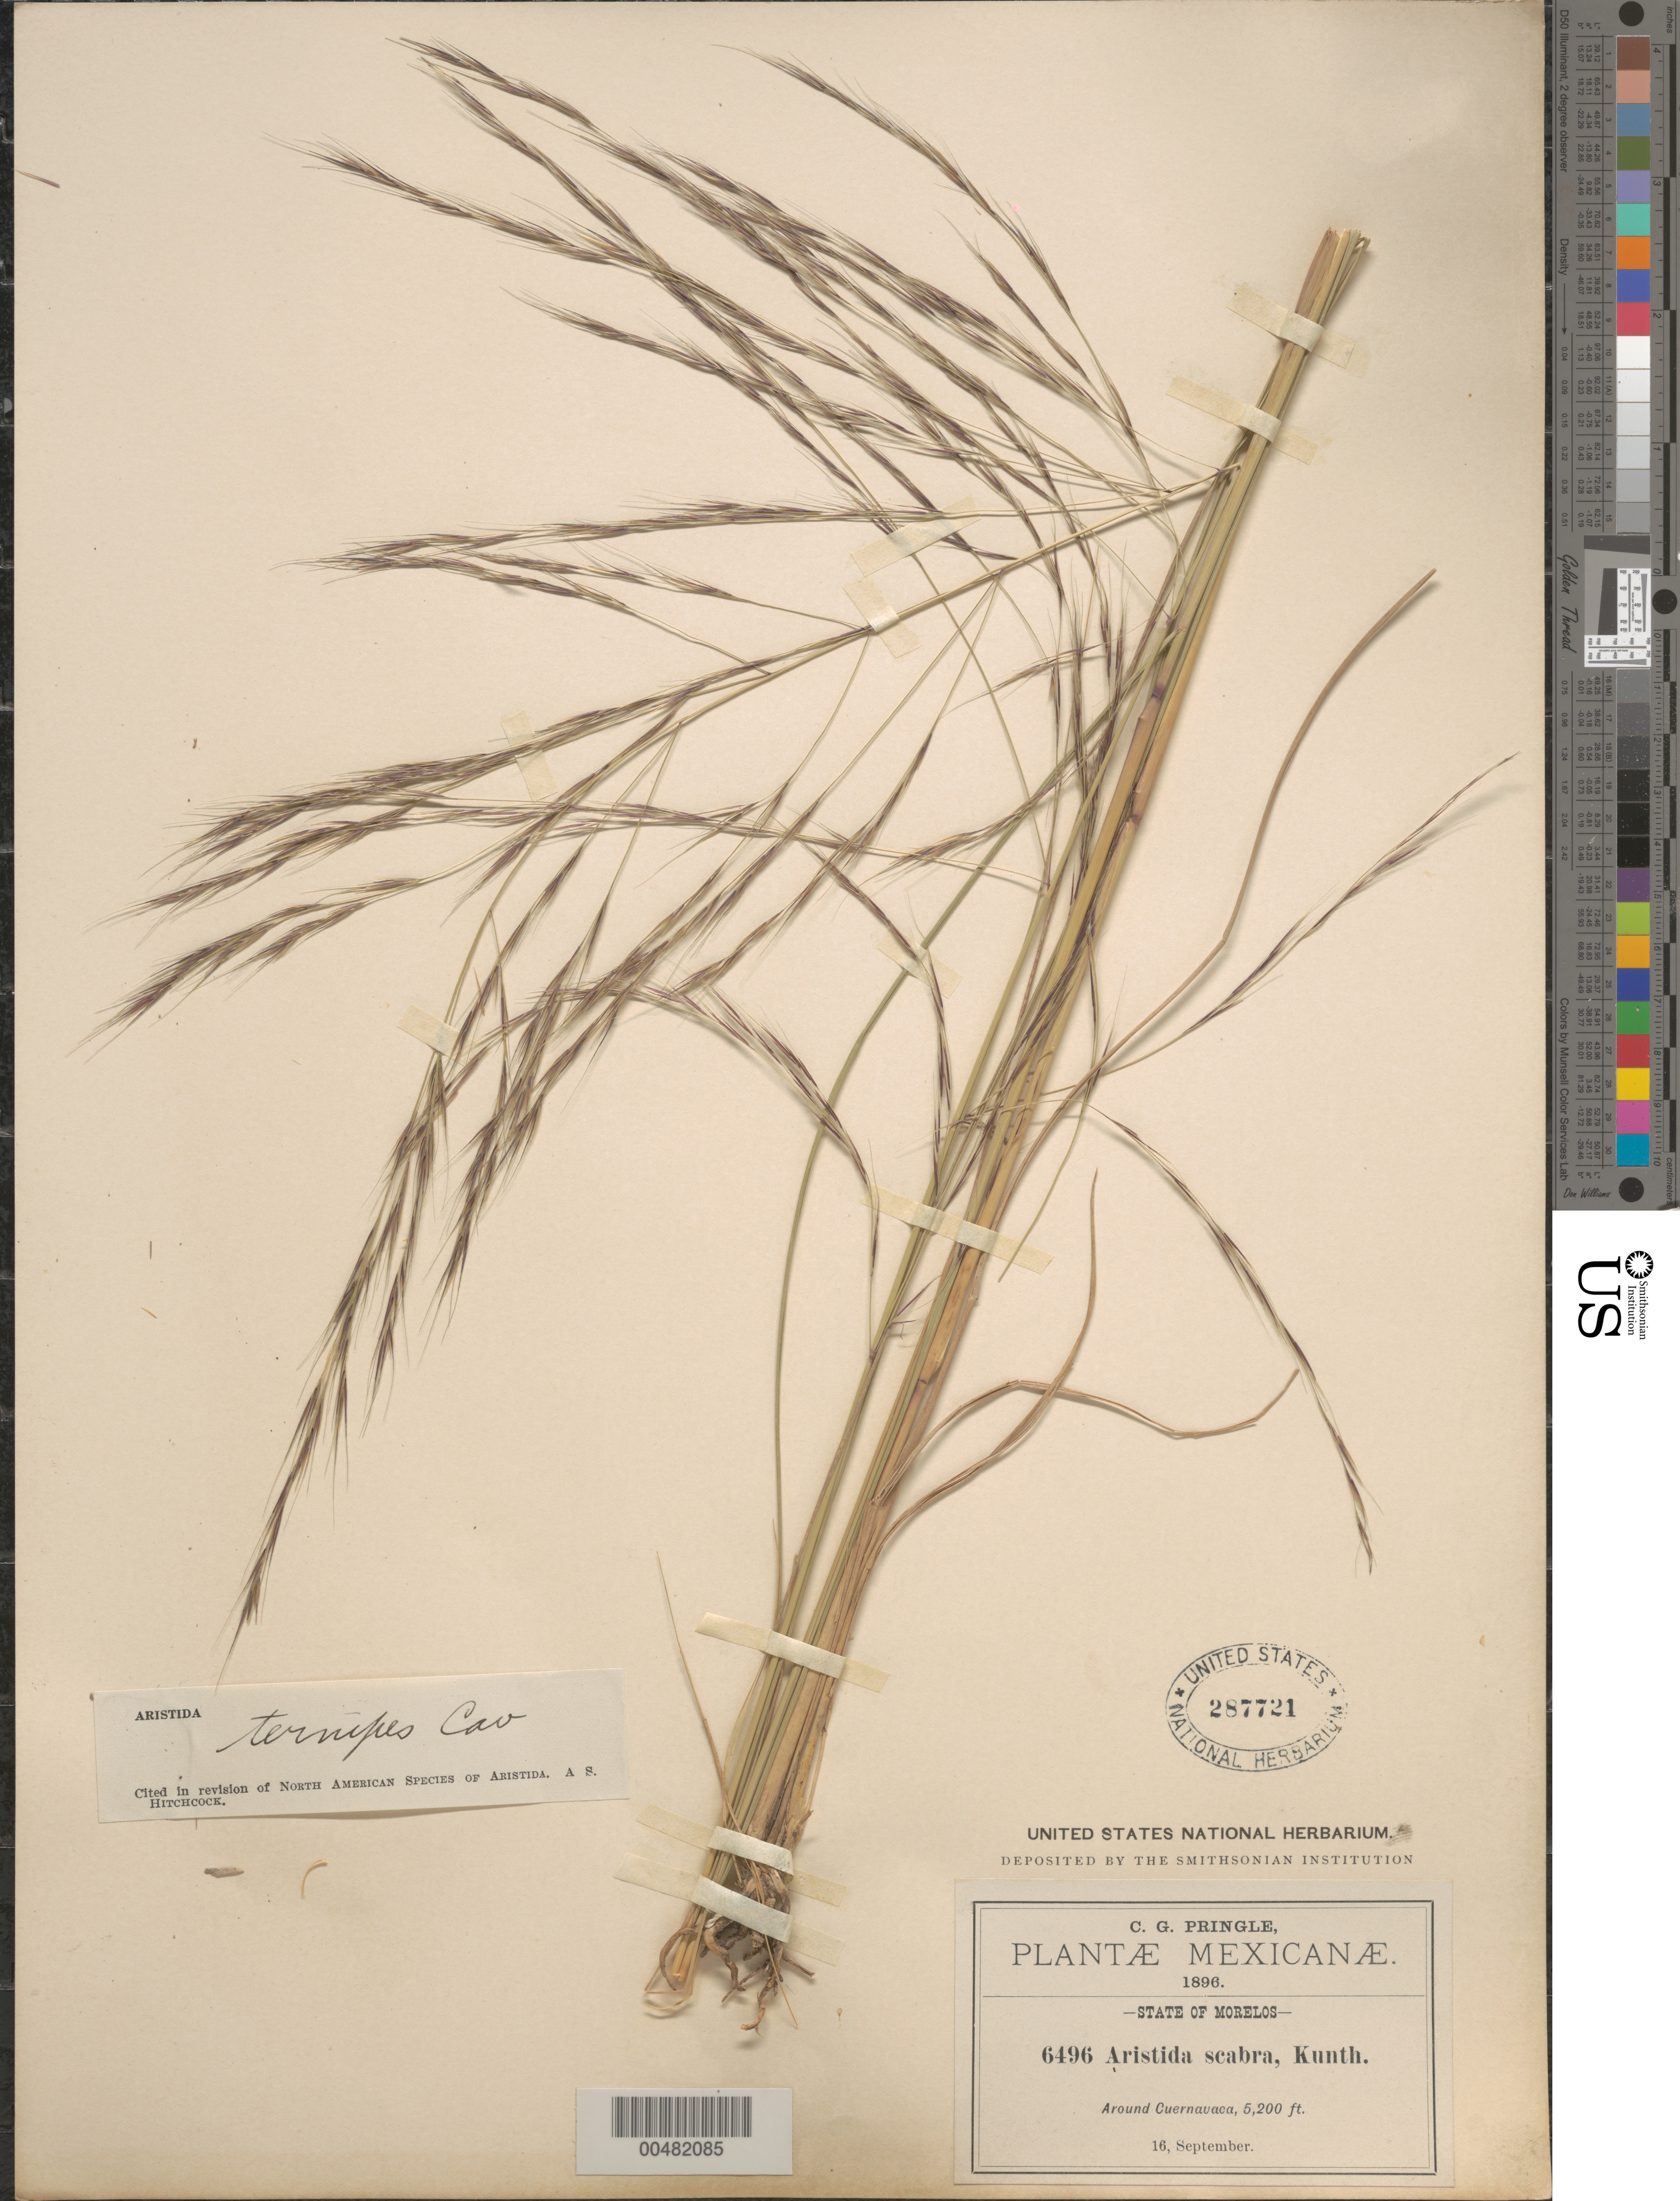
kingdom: Plantae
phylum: Tracheophyta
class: Liliopsida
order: Poales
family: Poaceae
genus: Aristida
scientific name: Aristida ternipes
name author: Cav.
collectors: C. G. Pringle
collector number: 6496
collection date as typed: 16 Sep 1896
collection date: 1896-09-16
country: Mexico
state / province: Morelos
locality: Around Cuernavaca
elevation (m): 1585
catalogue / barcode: US 287721